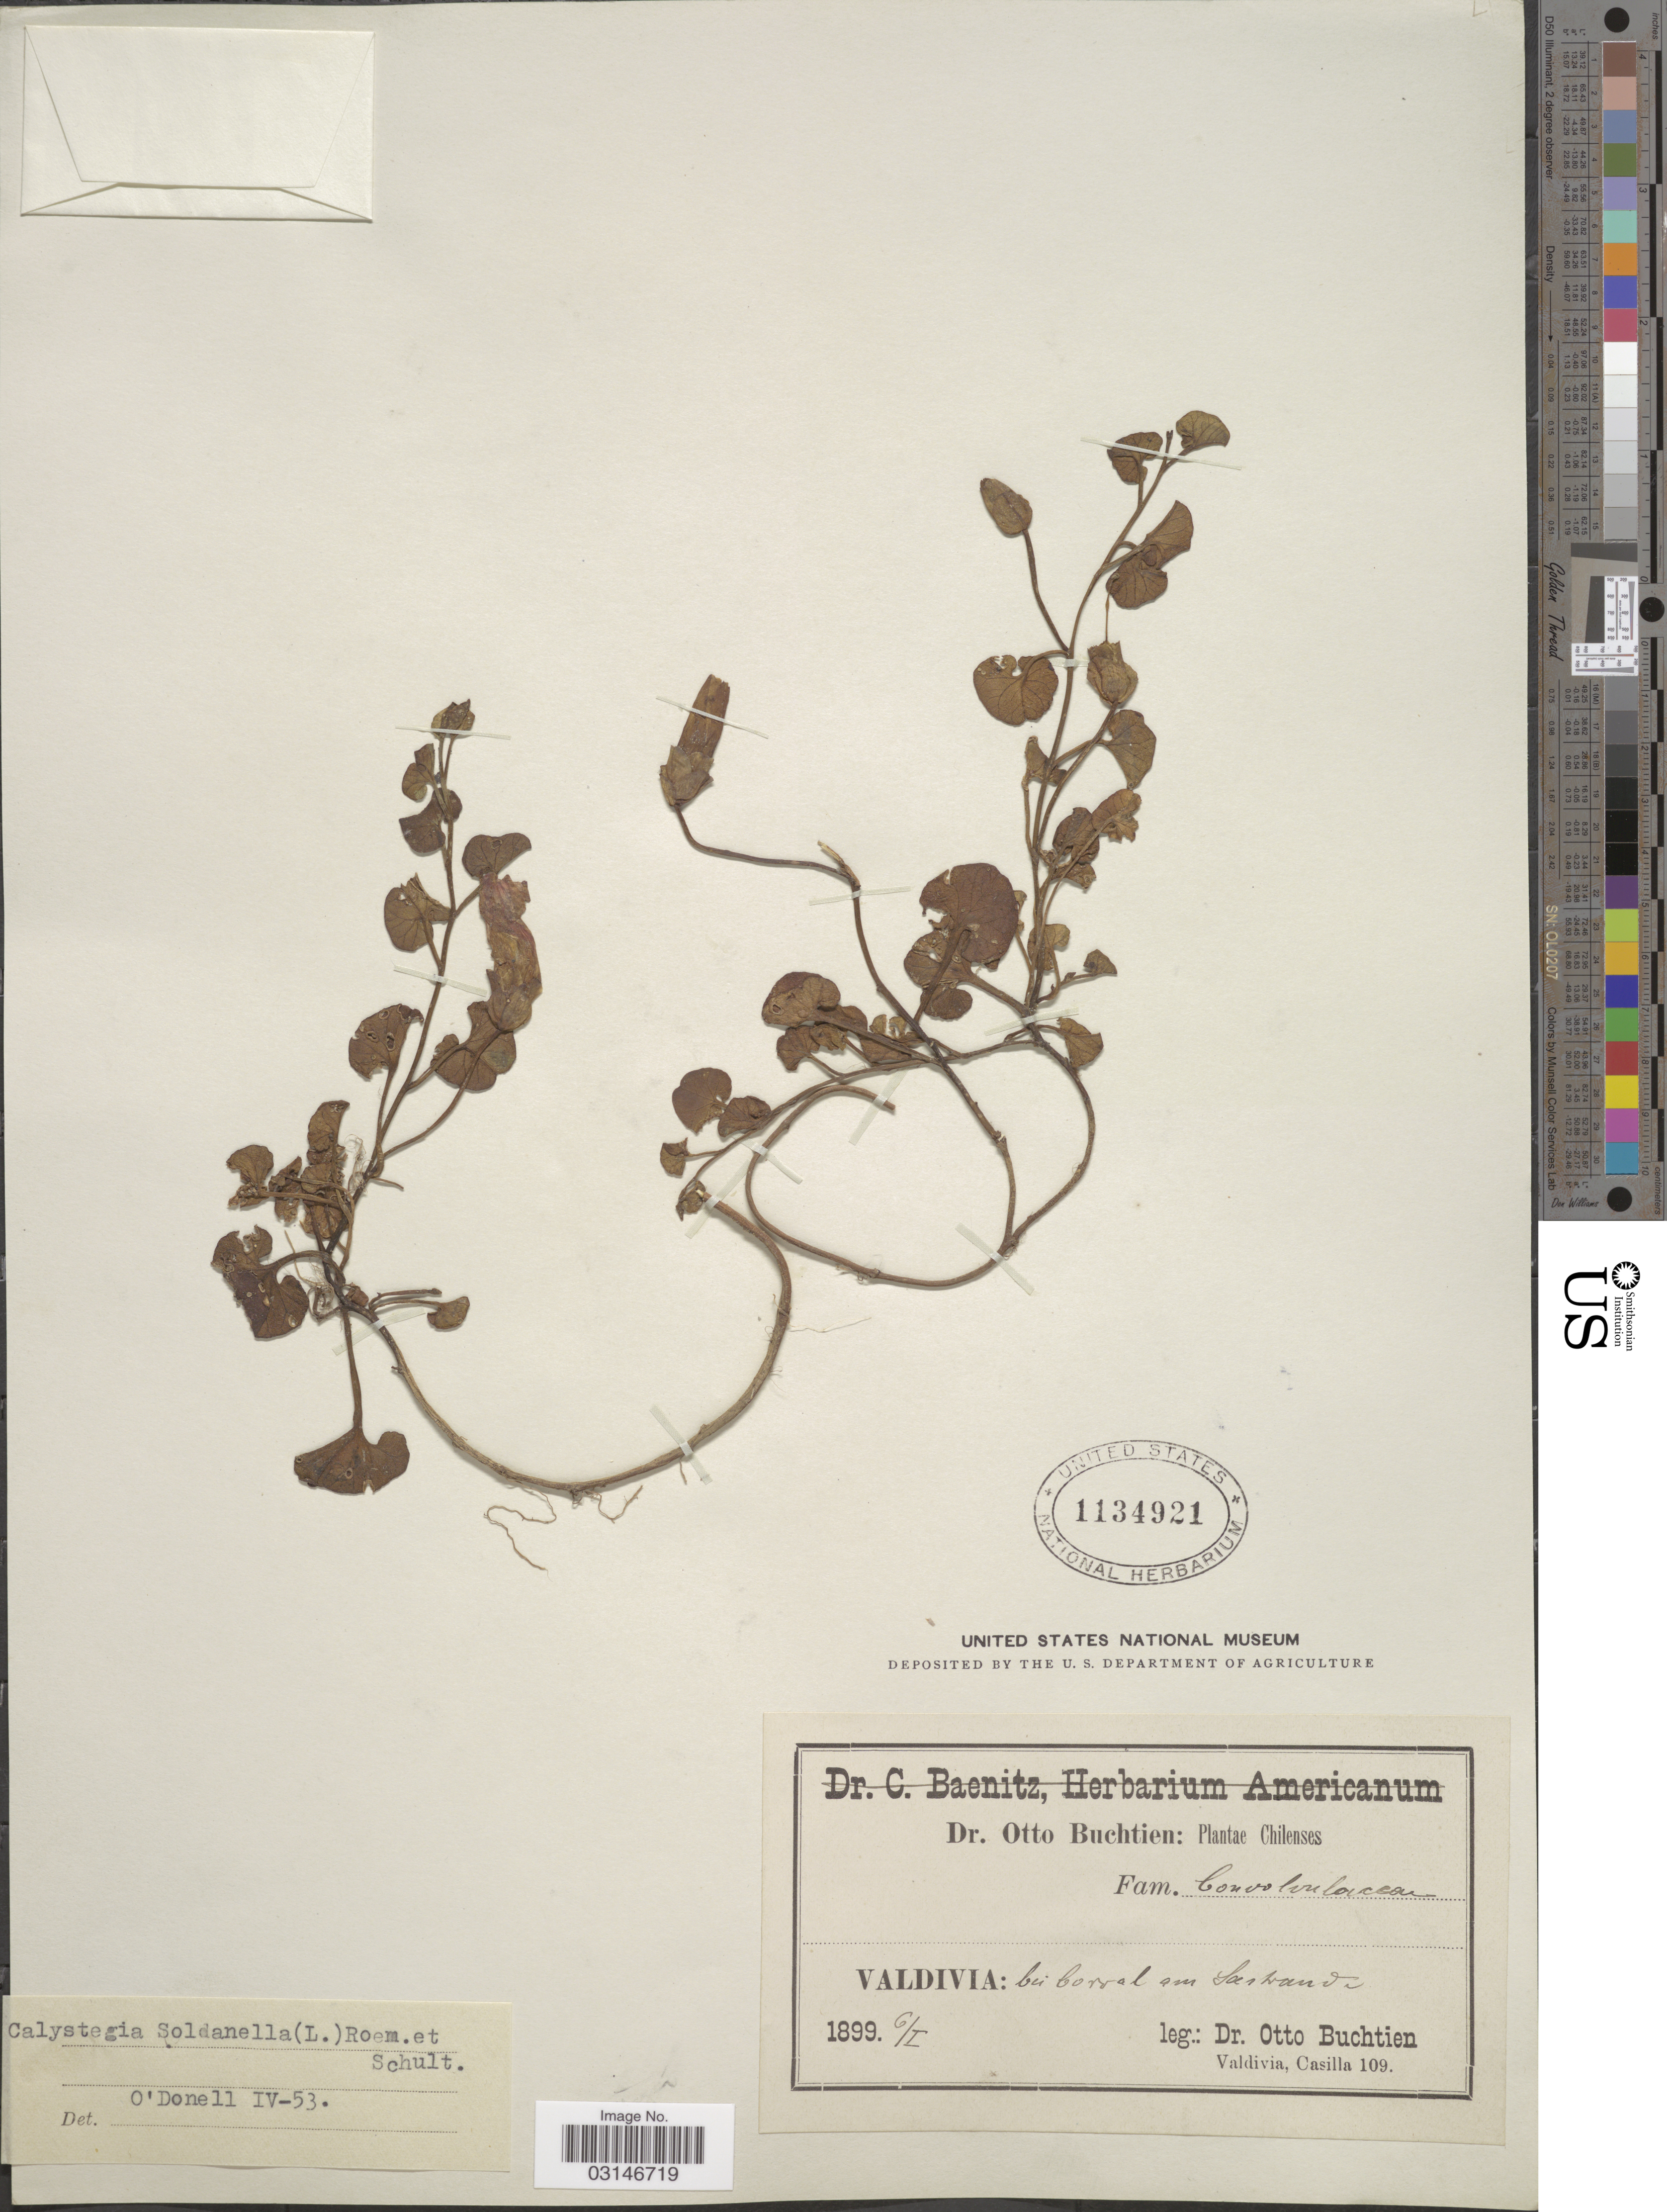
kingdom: Plantae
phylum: Tracheophyta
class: Magnoliopsida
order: Solanales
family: Convolvulaceae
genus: Calystegia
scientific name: Calystegia soldanella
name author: (L.) R. Br.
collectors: O. Buchtien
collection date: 1899-01-06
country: Chile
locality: Chilenses. Valdivia: bei Corral am Seestrand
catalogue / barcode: US 1134921